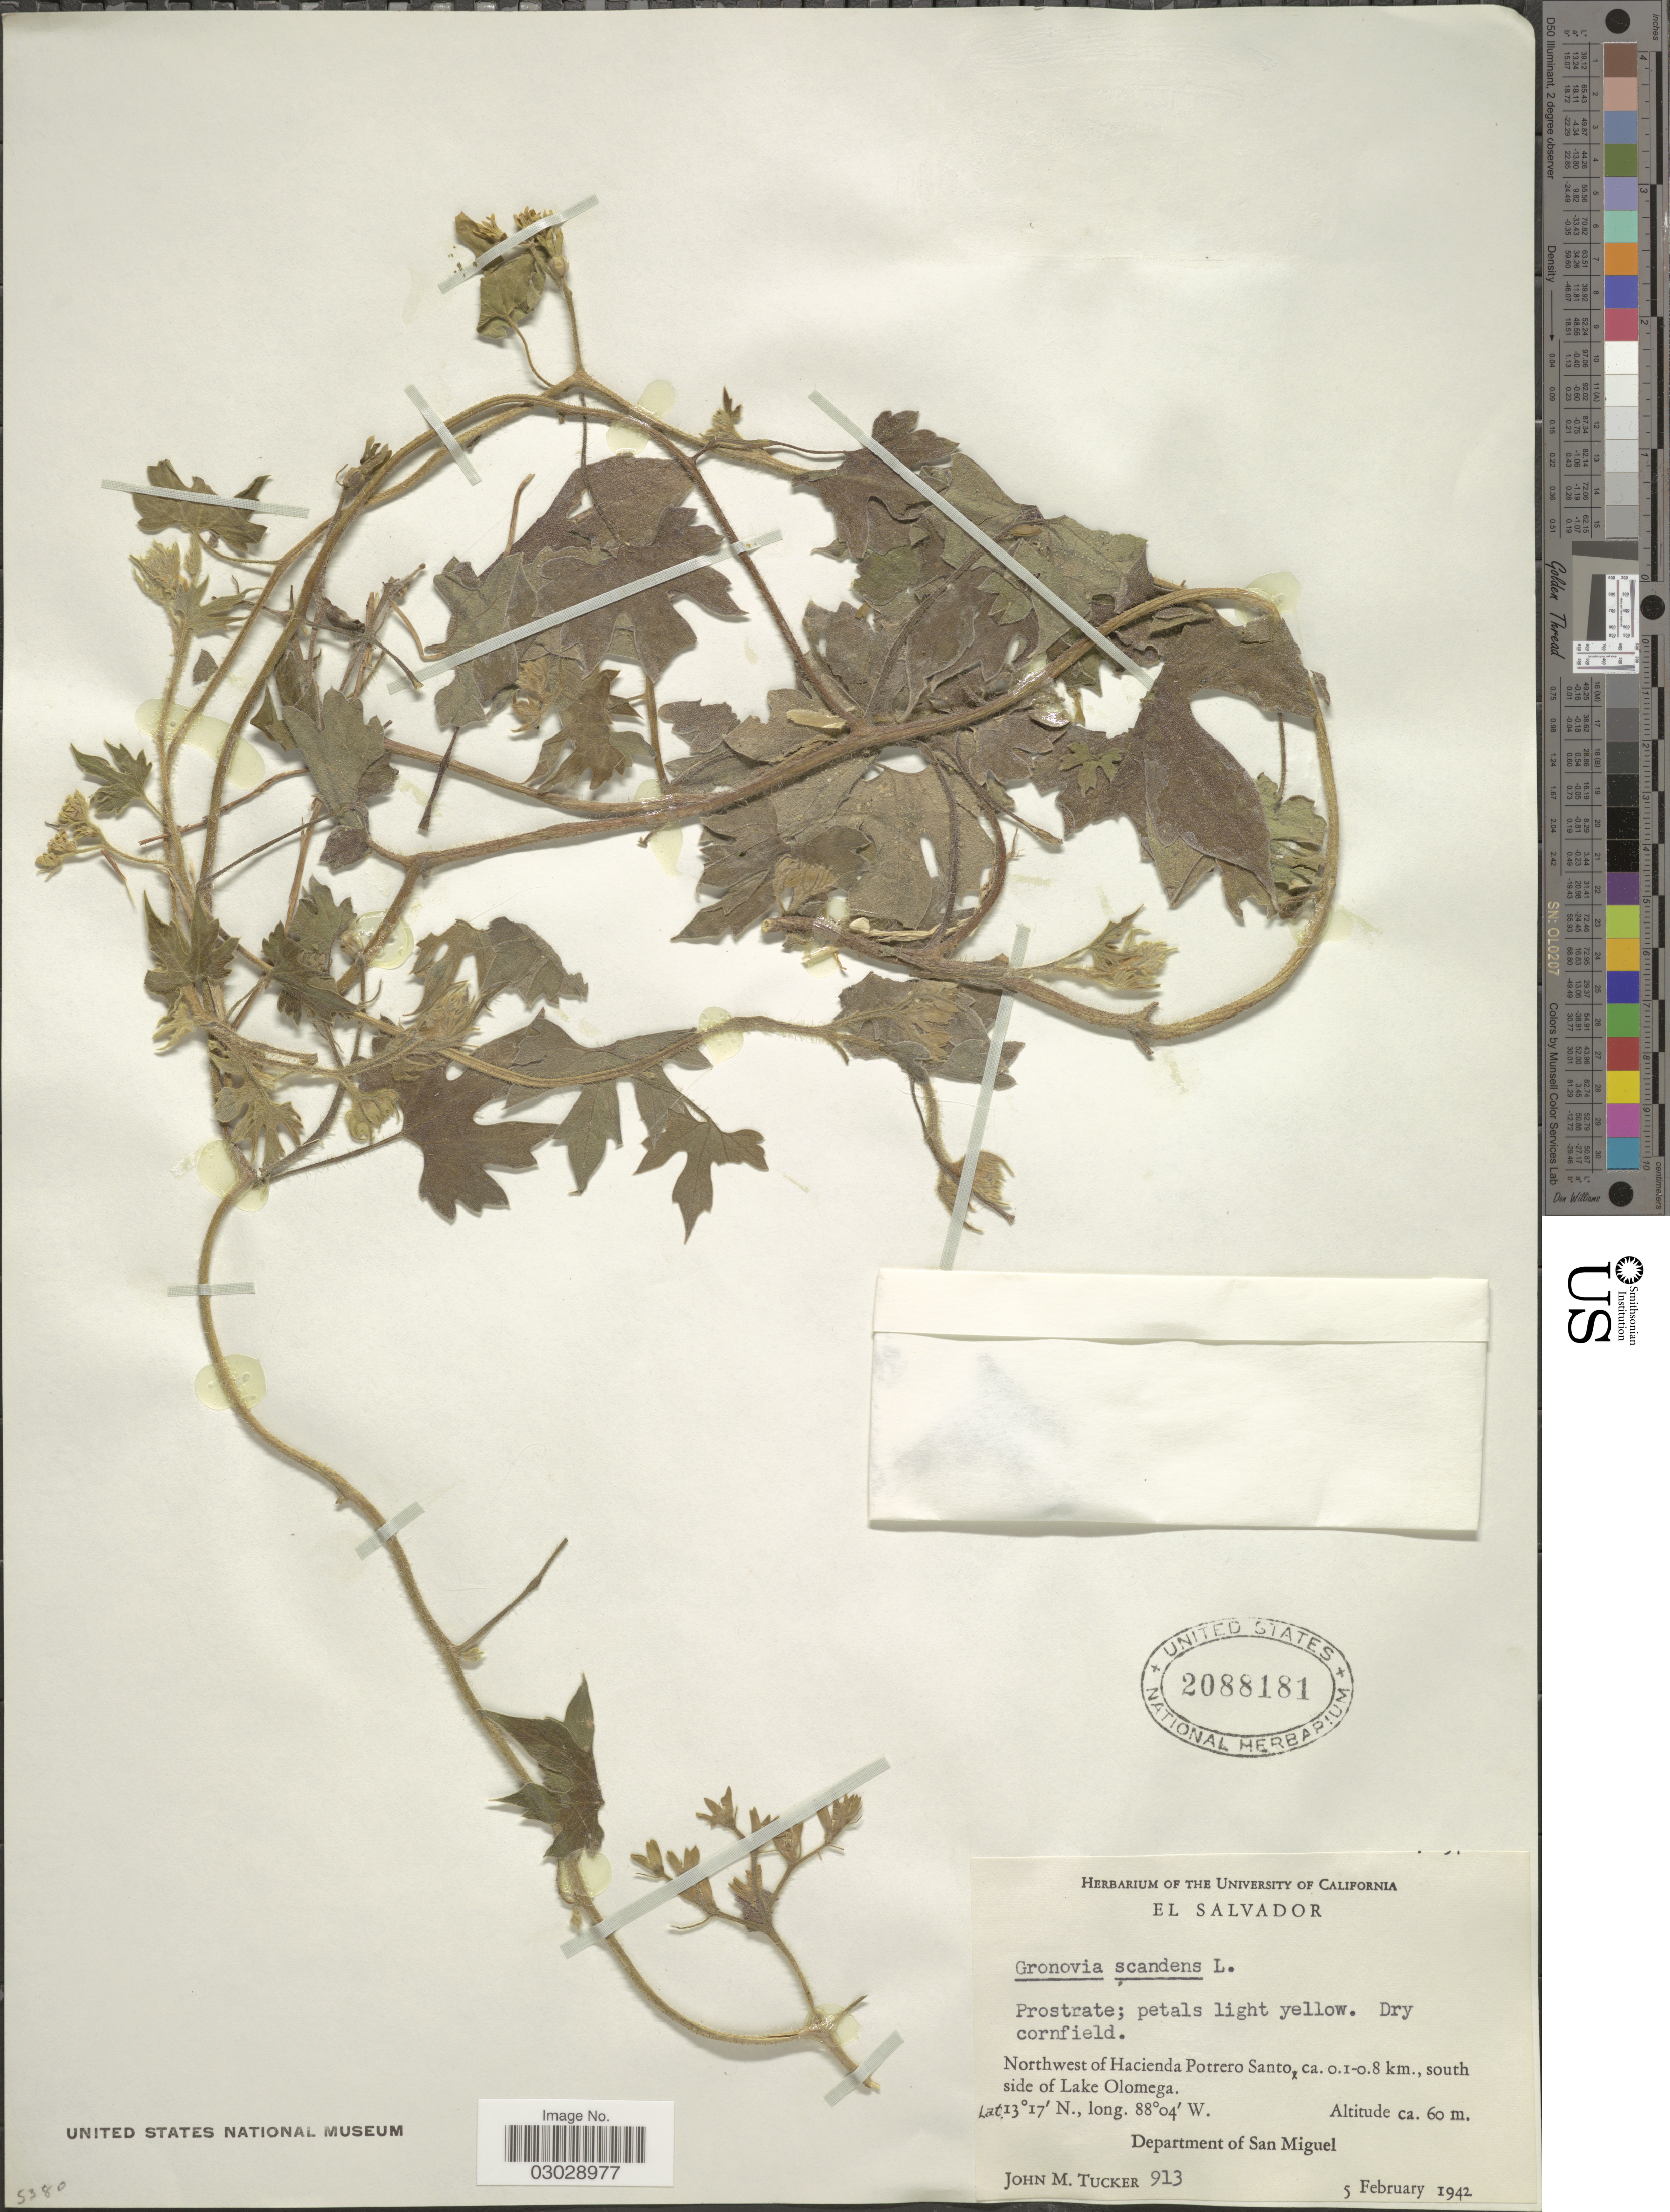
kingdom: Plantae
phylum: Tracheophyta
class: Magnoliopsida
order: Cornales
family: Loasaceae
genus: Gronovia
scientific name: Gronovia scandens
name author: L.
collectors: J. M. Tucker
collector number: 913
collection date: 1942-02-05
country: El Salvador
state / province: San Miguel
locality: Northwest of Hacienda Potrero Santo, ca. 0.1-0.8 km., south side of Lake Olomega. Department of San Miguel.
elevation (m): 60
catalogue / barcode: US 2088181